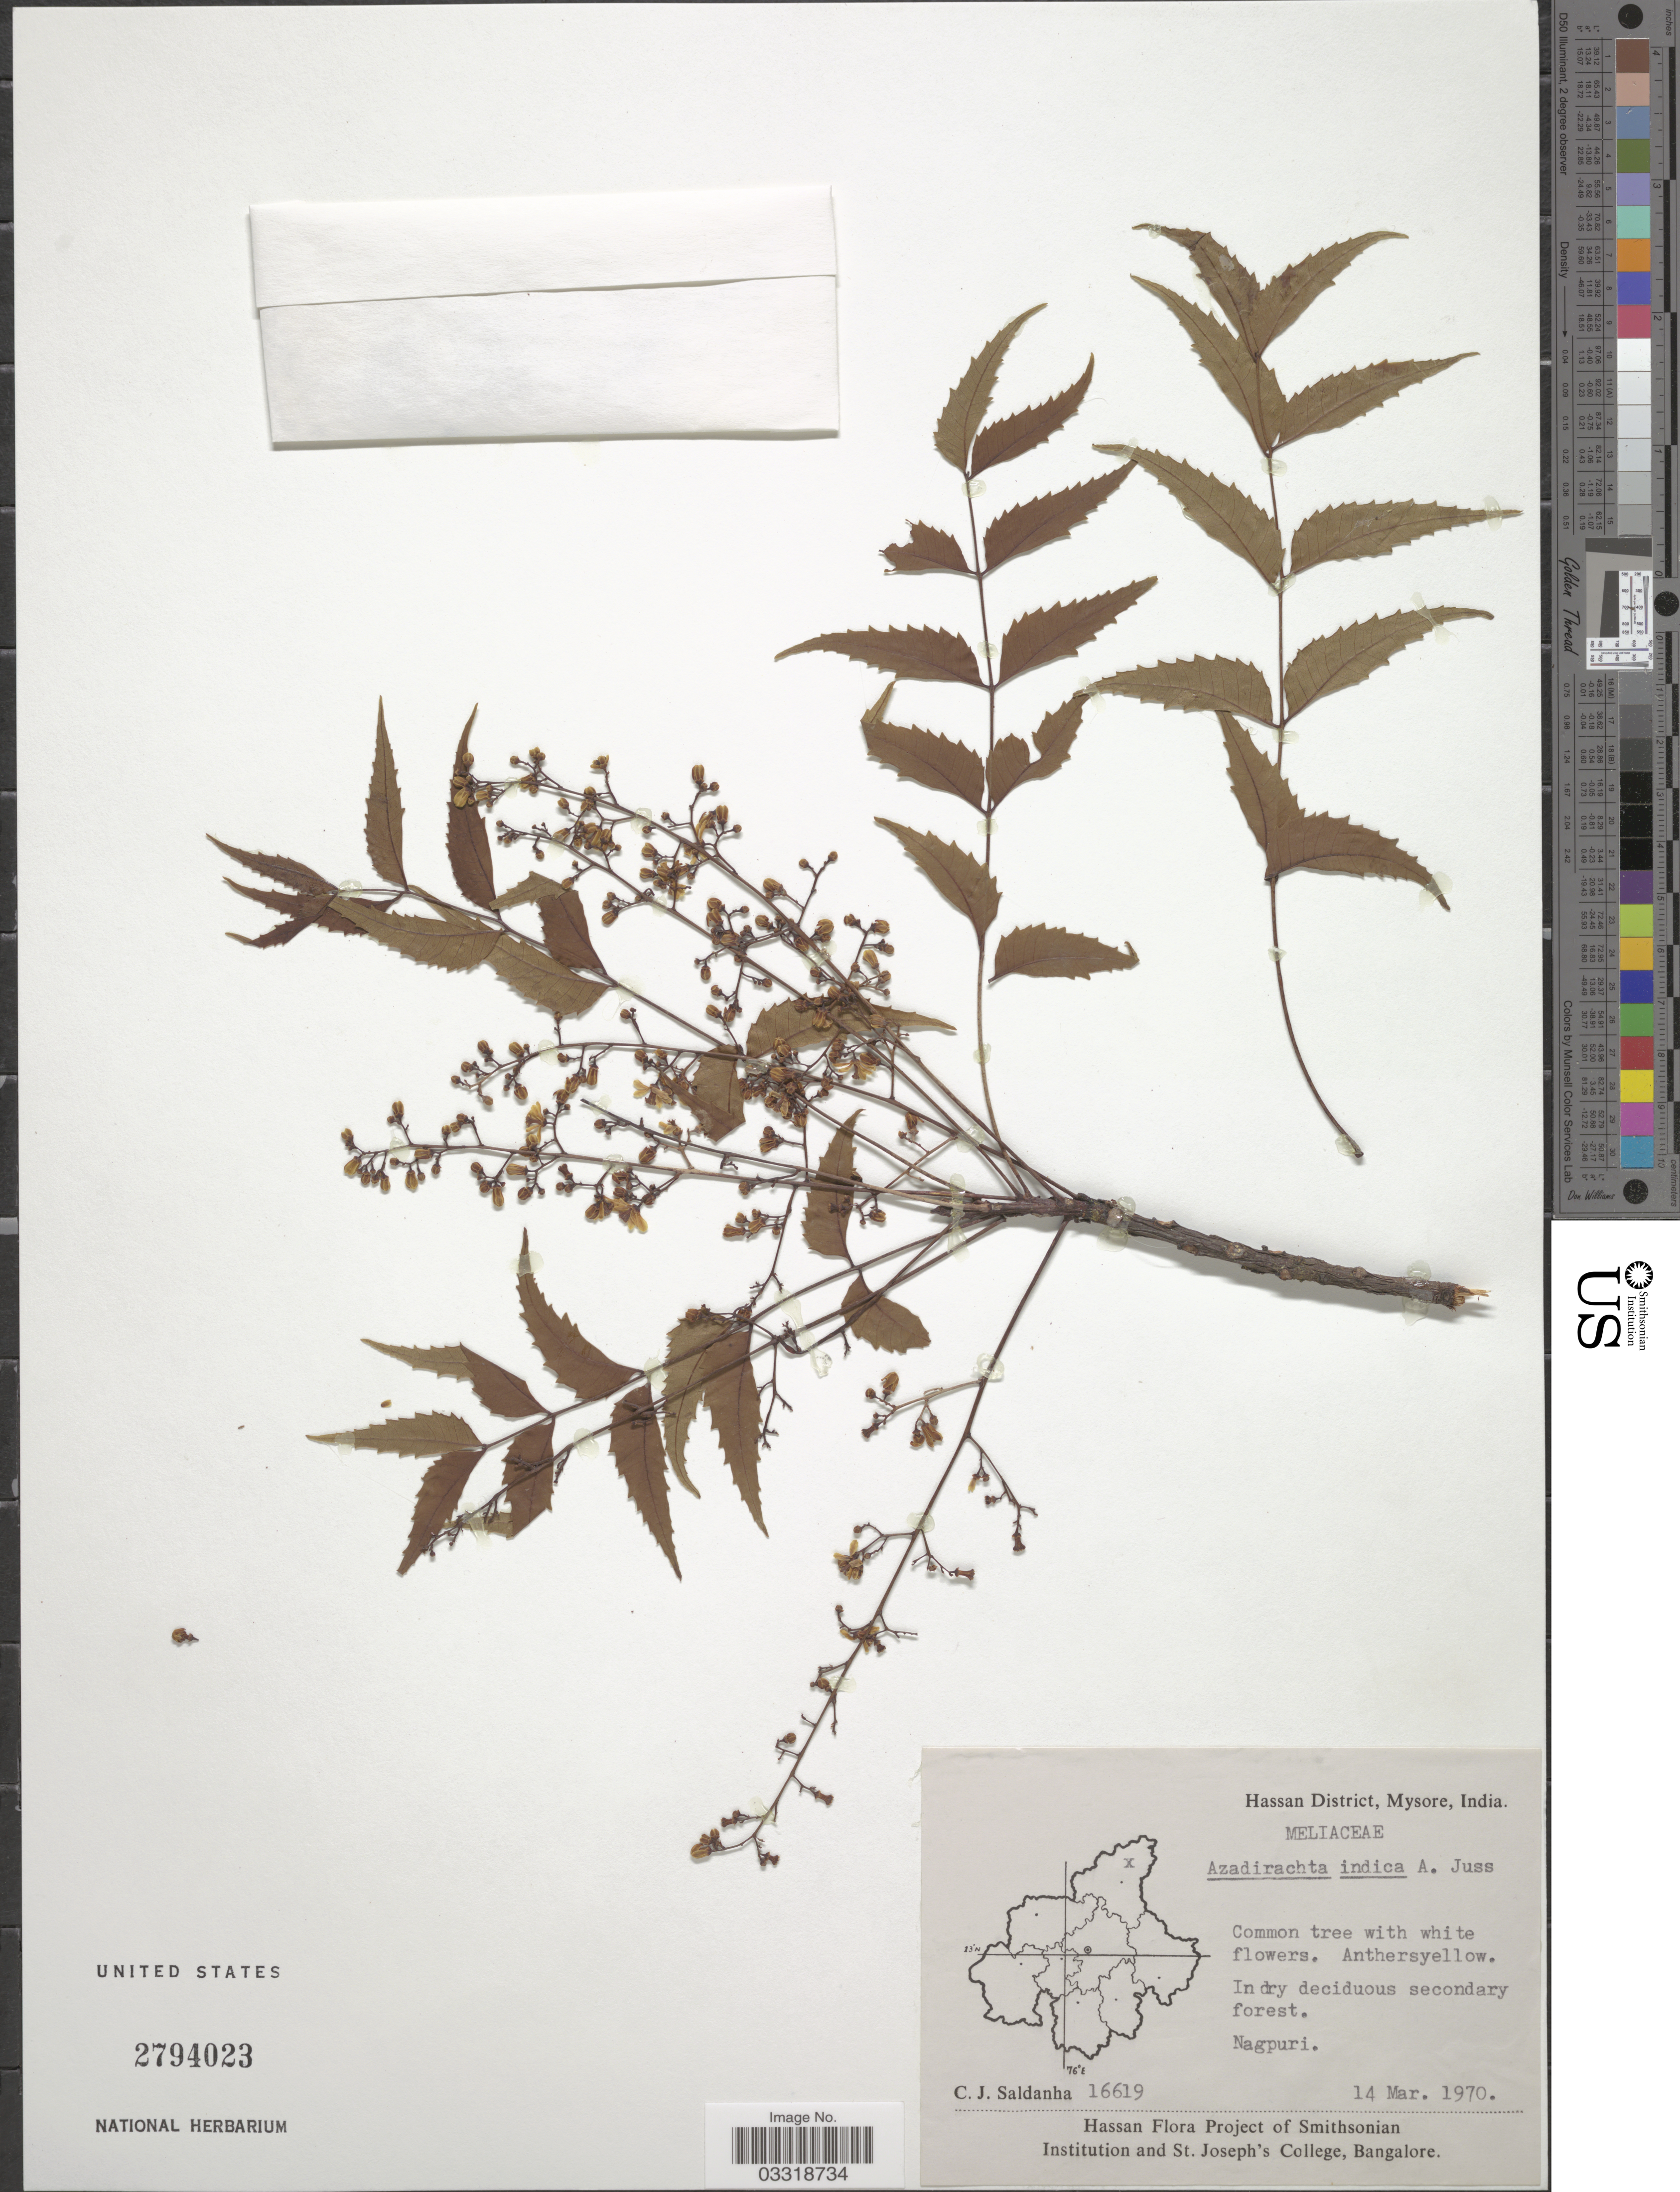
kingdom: Plantae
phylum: Tracheophyta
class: Magnoliopsida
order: Sapindales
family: Meliaceae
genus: Azadirachta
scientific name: Azadirachta indica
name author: A. Juss.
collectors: C. J. Saldanha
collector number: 16619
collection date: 1970-03-14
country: India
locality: Hassan District, Mysore. Nagpuri.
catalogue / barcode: US 2794023